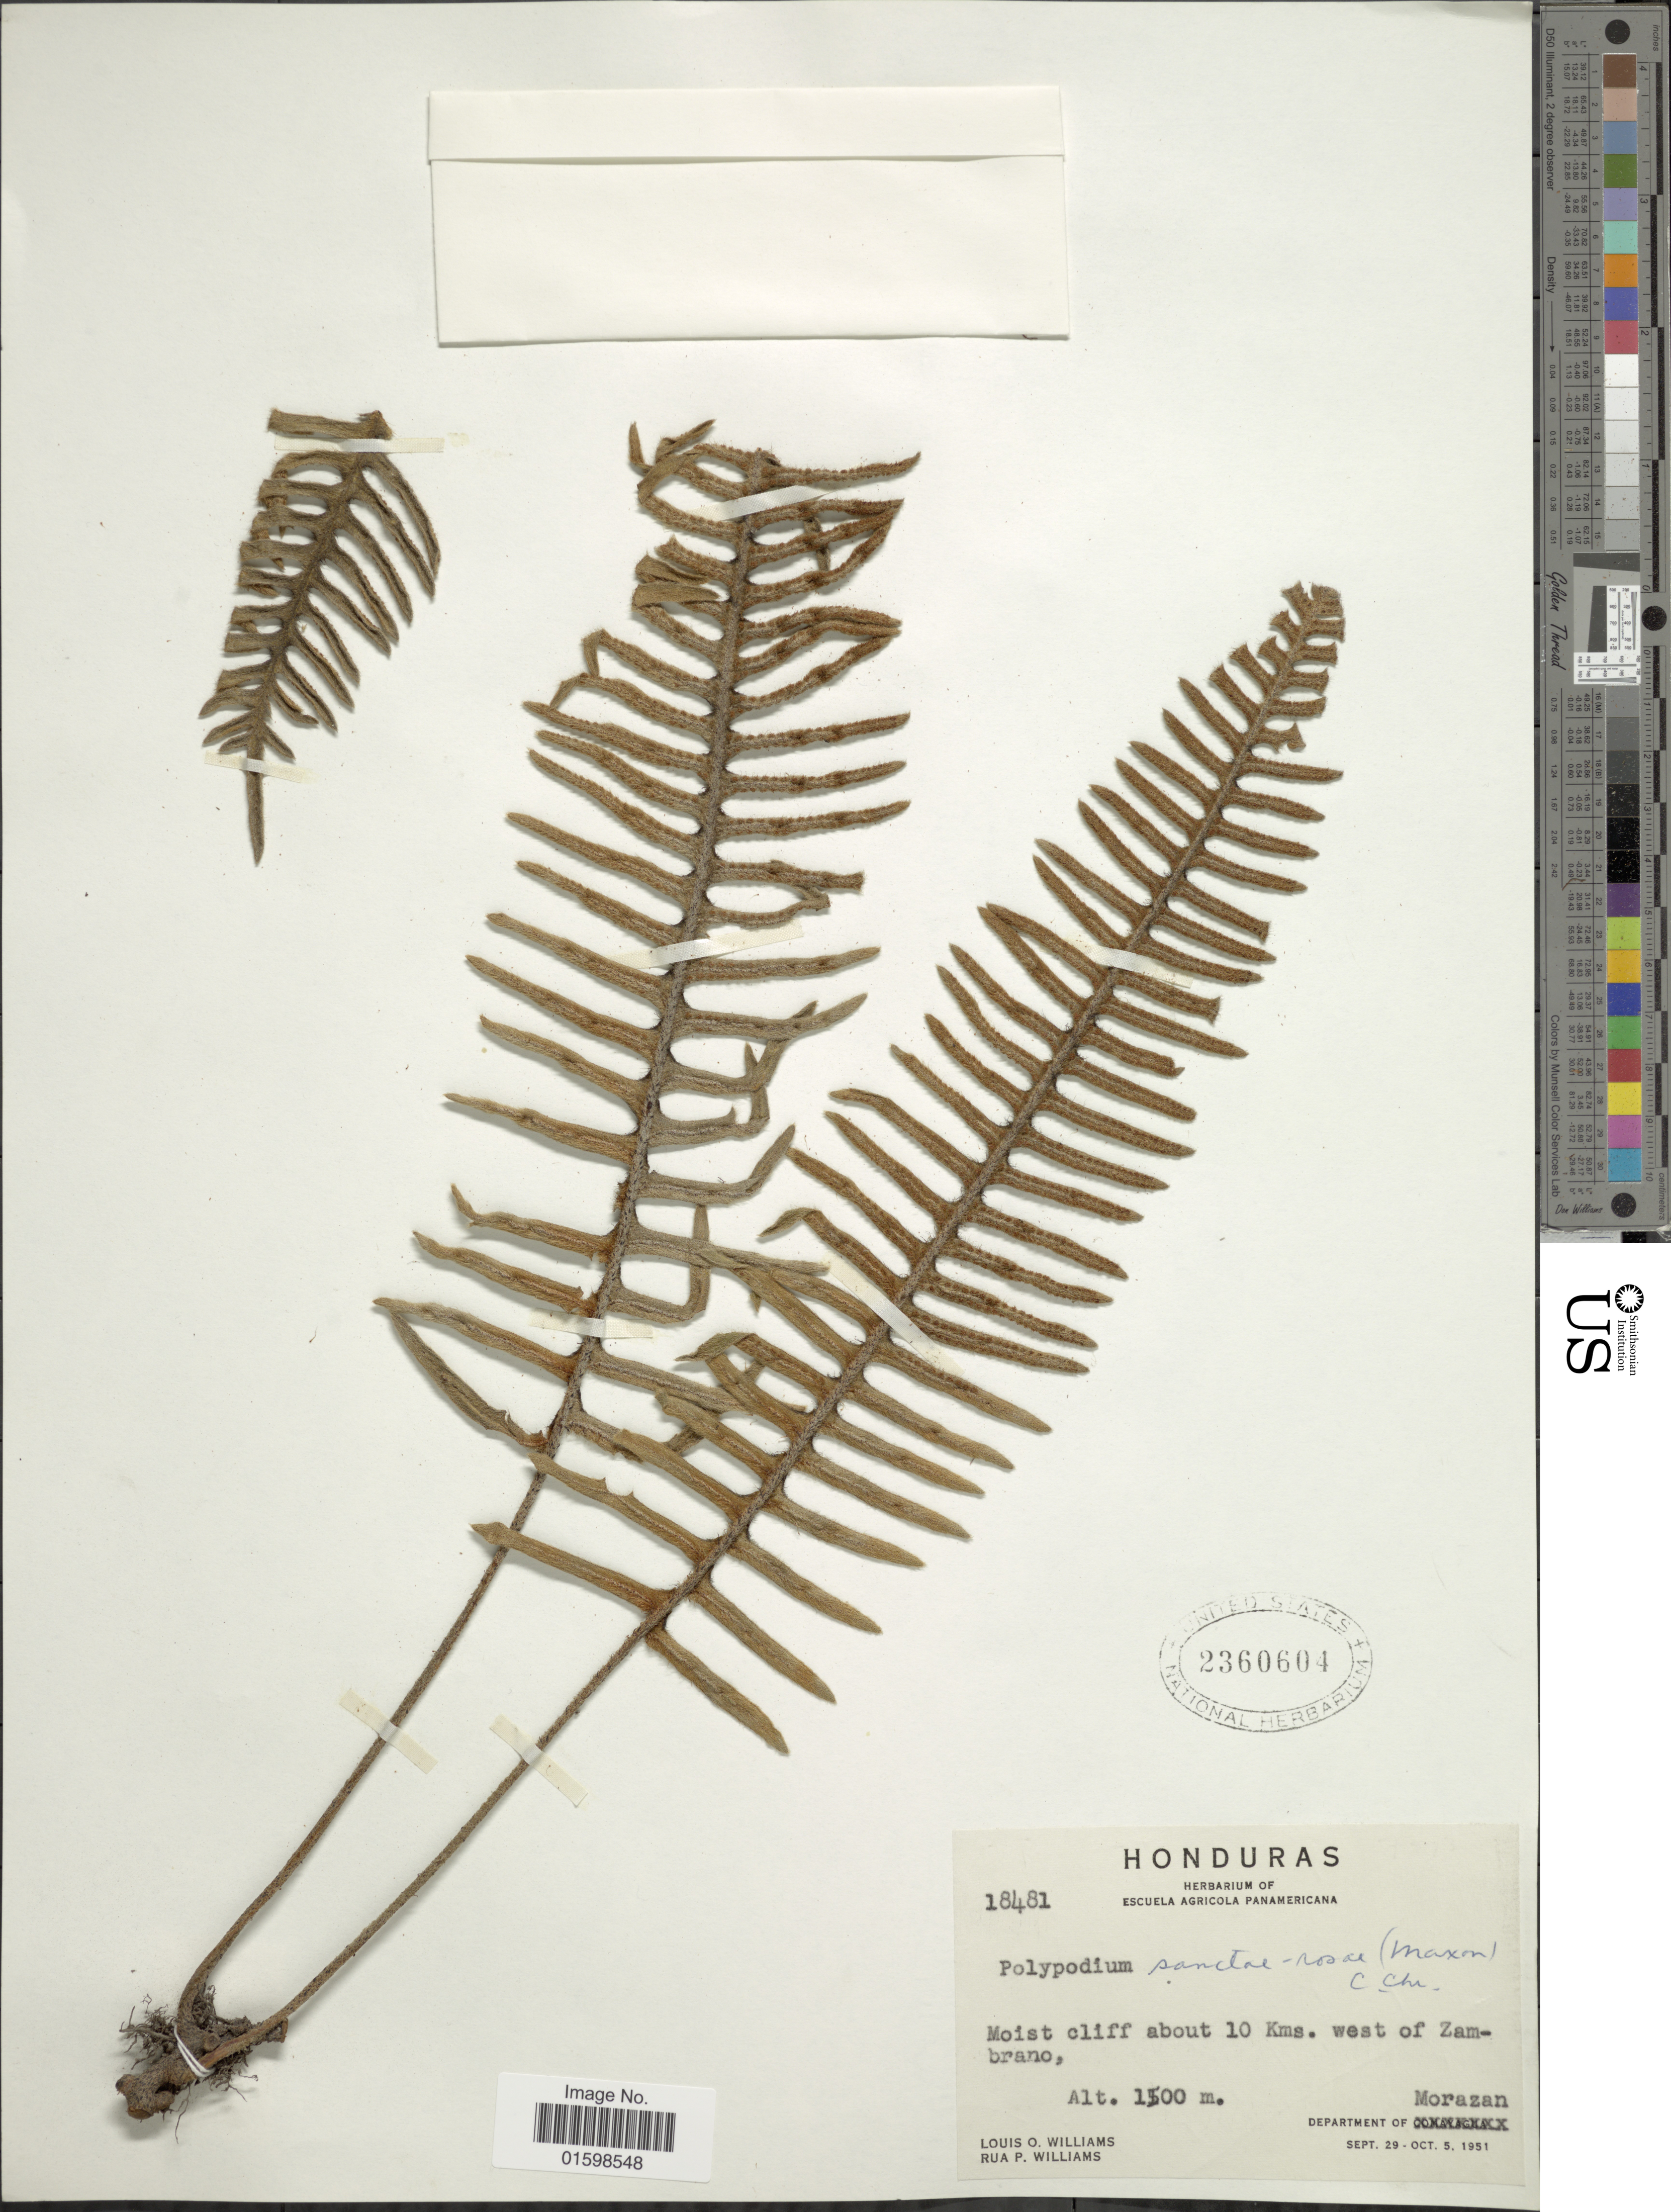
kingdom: Plantae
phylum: Tracheophyta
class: Polypodiopsida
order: Polypodiales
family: Polypodiaceae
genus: Pleopeltis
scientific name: Pleopeltis sanctae-rosae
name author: (Maxon) A.R. Sm. & Tejero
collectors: L. O. Williams & R. P. Williams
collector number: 18481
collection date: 1951-09-29/1951-10-05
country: Honduras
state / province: Fco. Morazán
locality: Moist cliff about 10 kms. west of Zambrano, Department of Morazan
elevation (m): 1500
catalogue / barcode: US 2360604